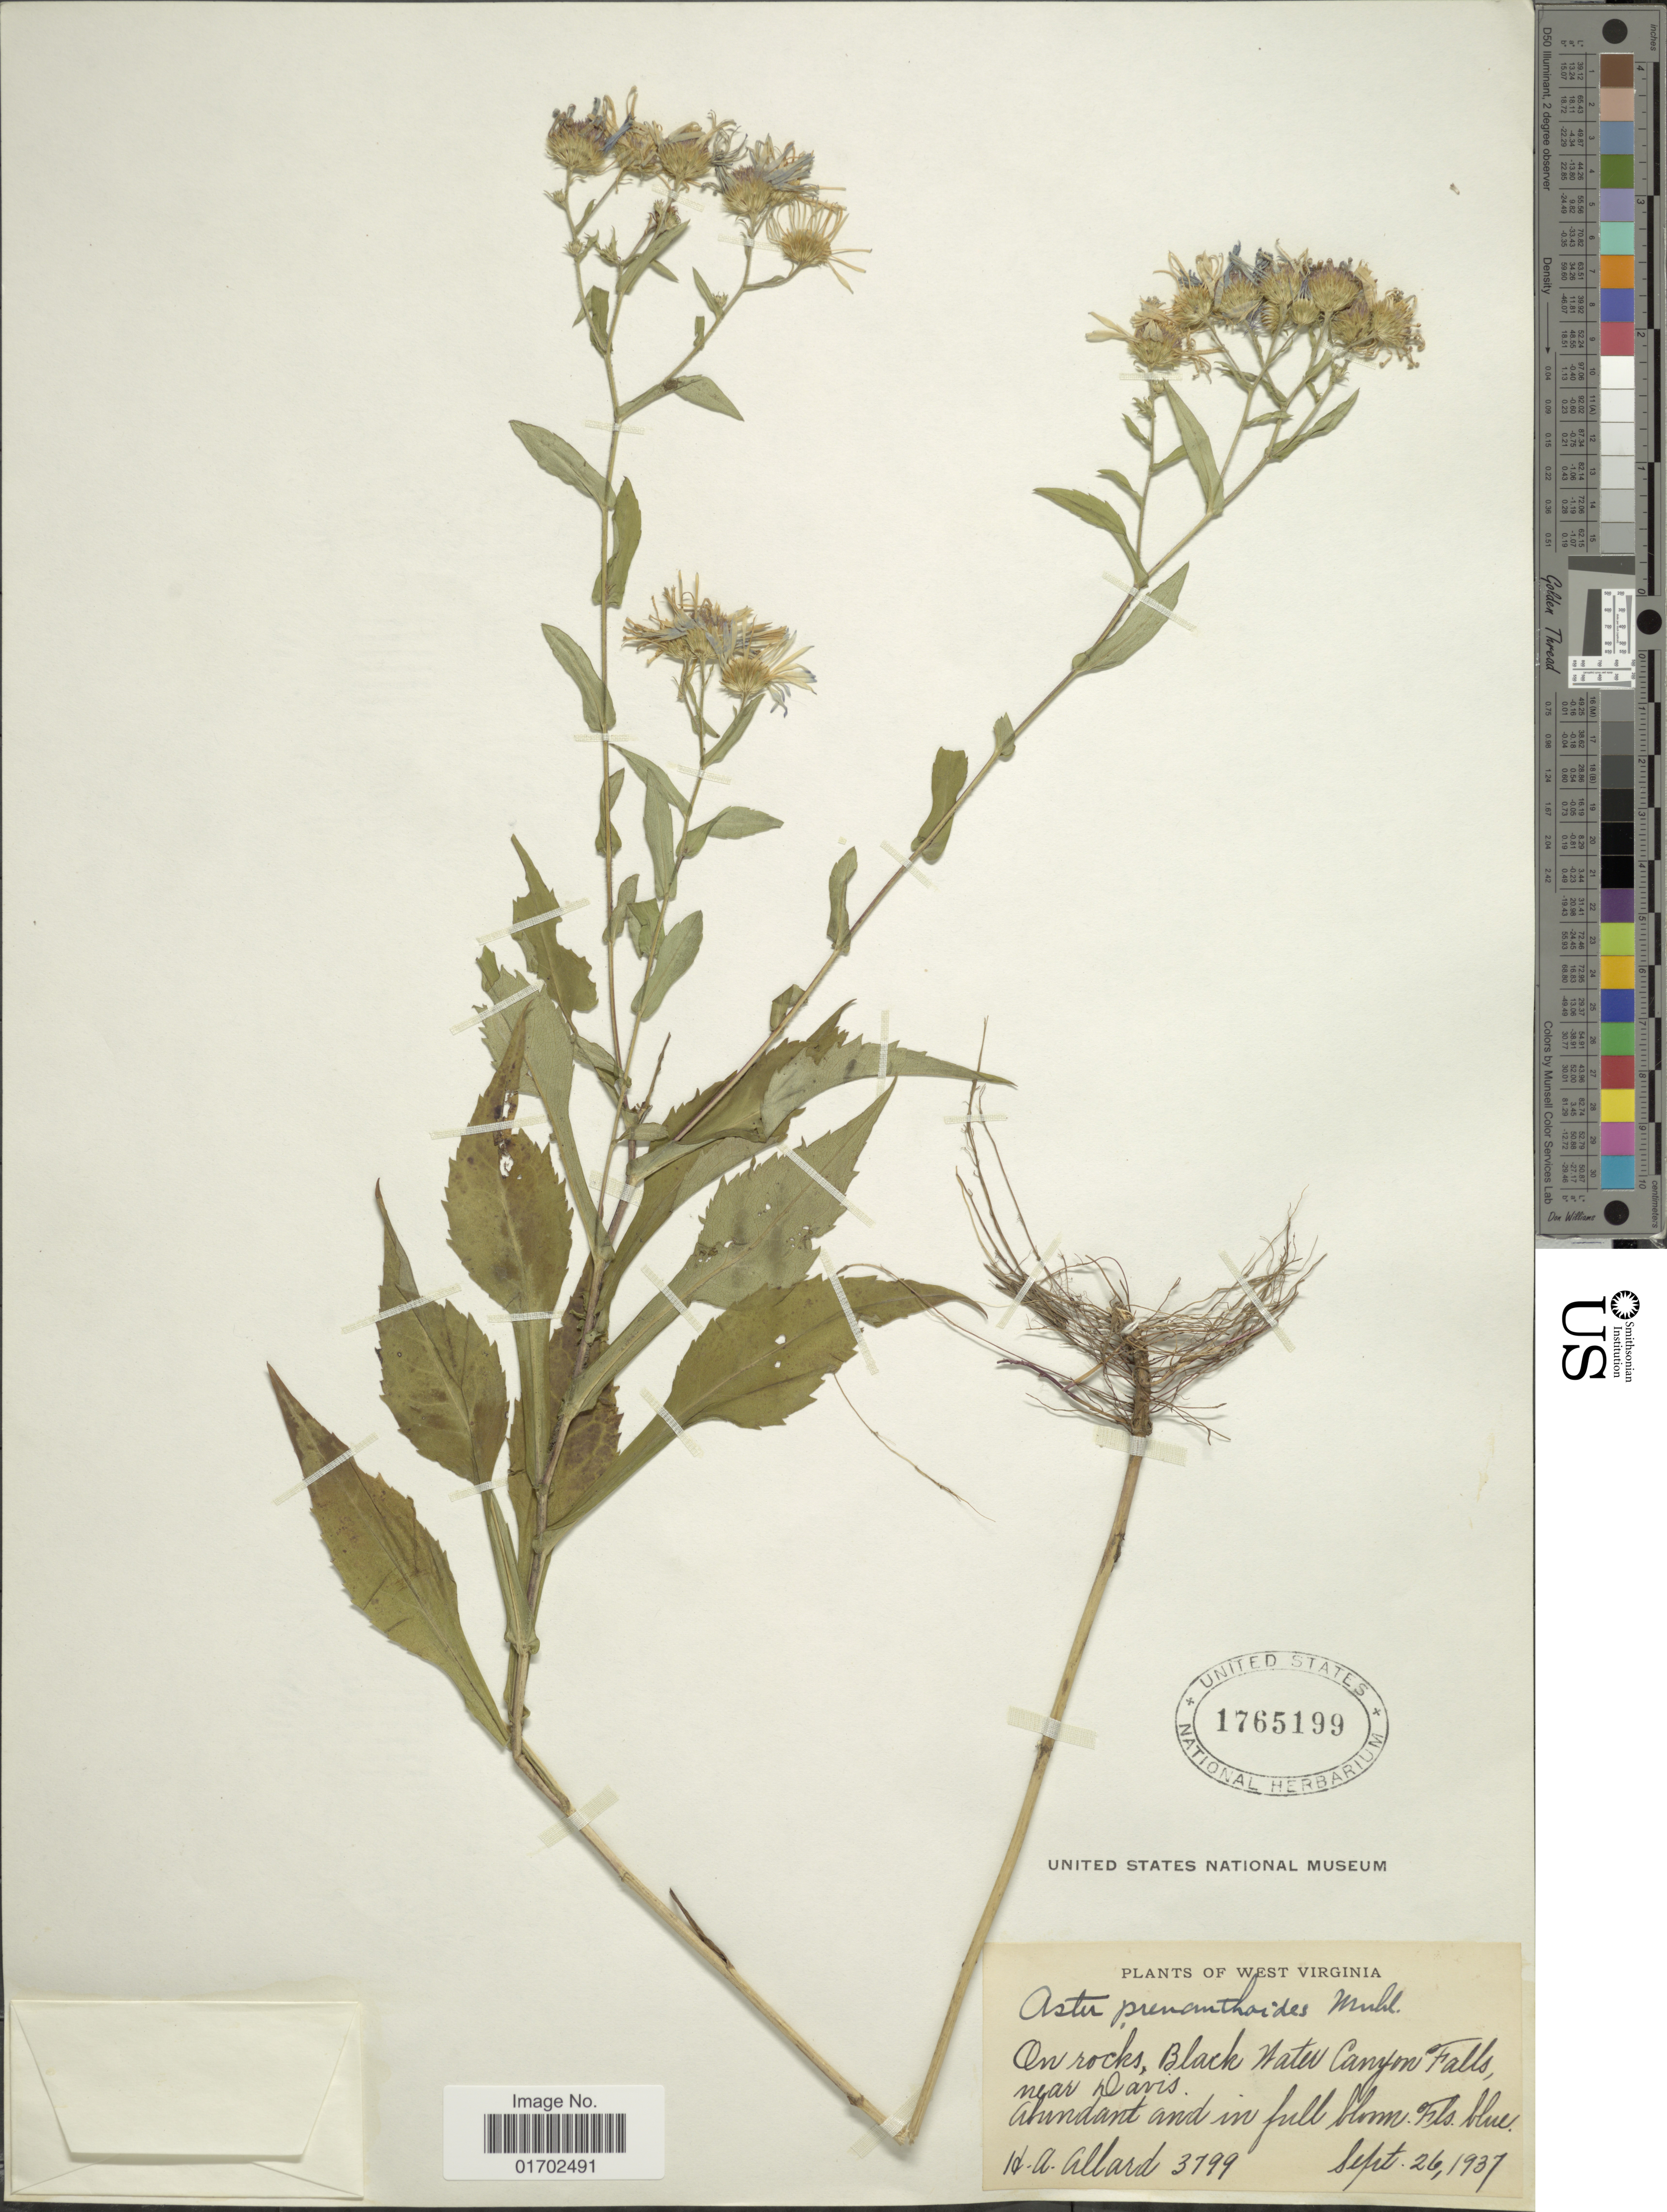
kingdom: Plantae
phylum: Tracheophyta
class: Magnoliopsida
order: Asterales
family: Asteraceae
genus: Symphyotrichum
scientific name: Symphyotrichum prenanthoides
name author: (Muhl. ex Willd.) G.L. Nesom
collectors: H. A. Allard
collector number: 3799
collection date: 1937-09-26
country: United States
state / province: West Virginia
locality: West Virginia. On rocks, Black Water Canyon Falls, near Davis.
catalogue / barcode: US 1765199